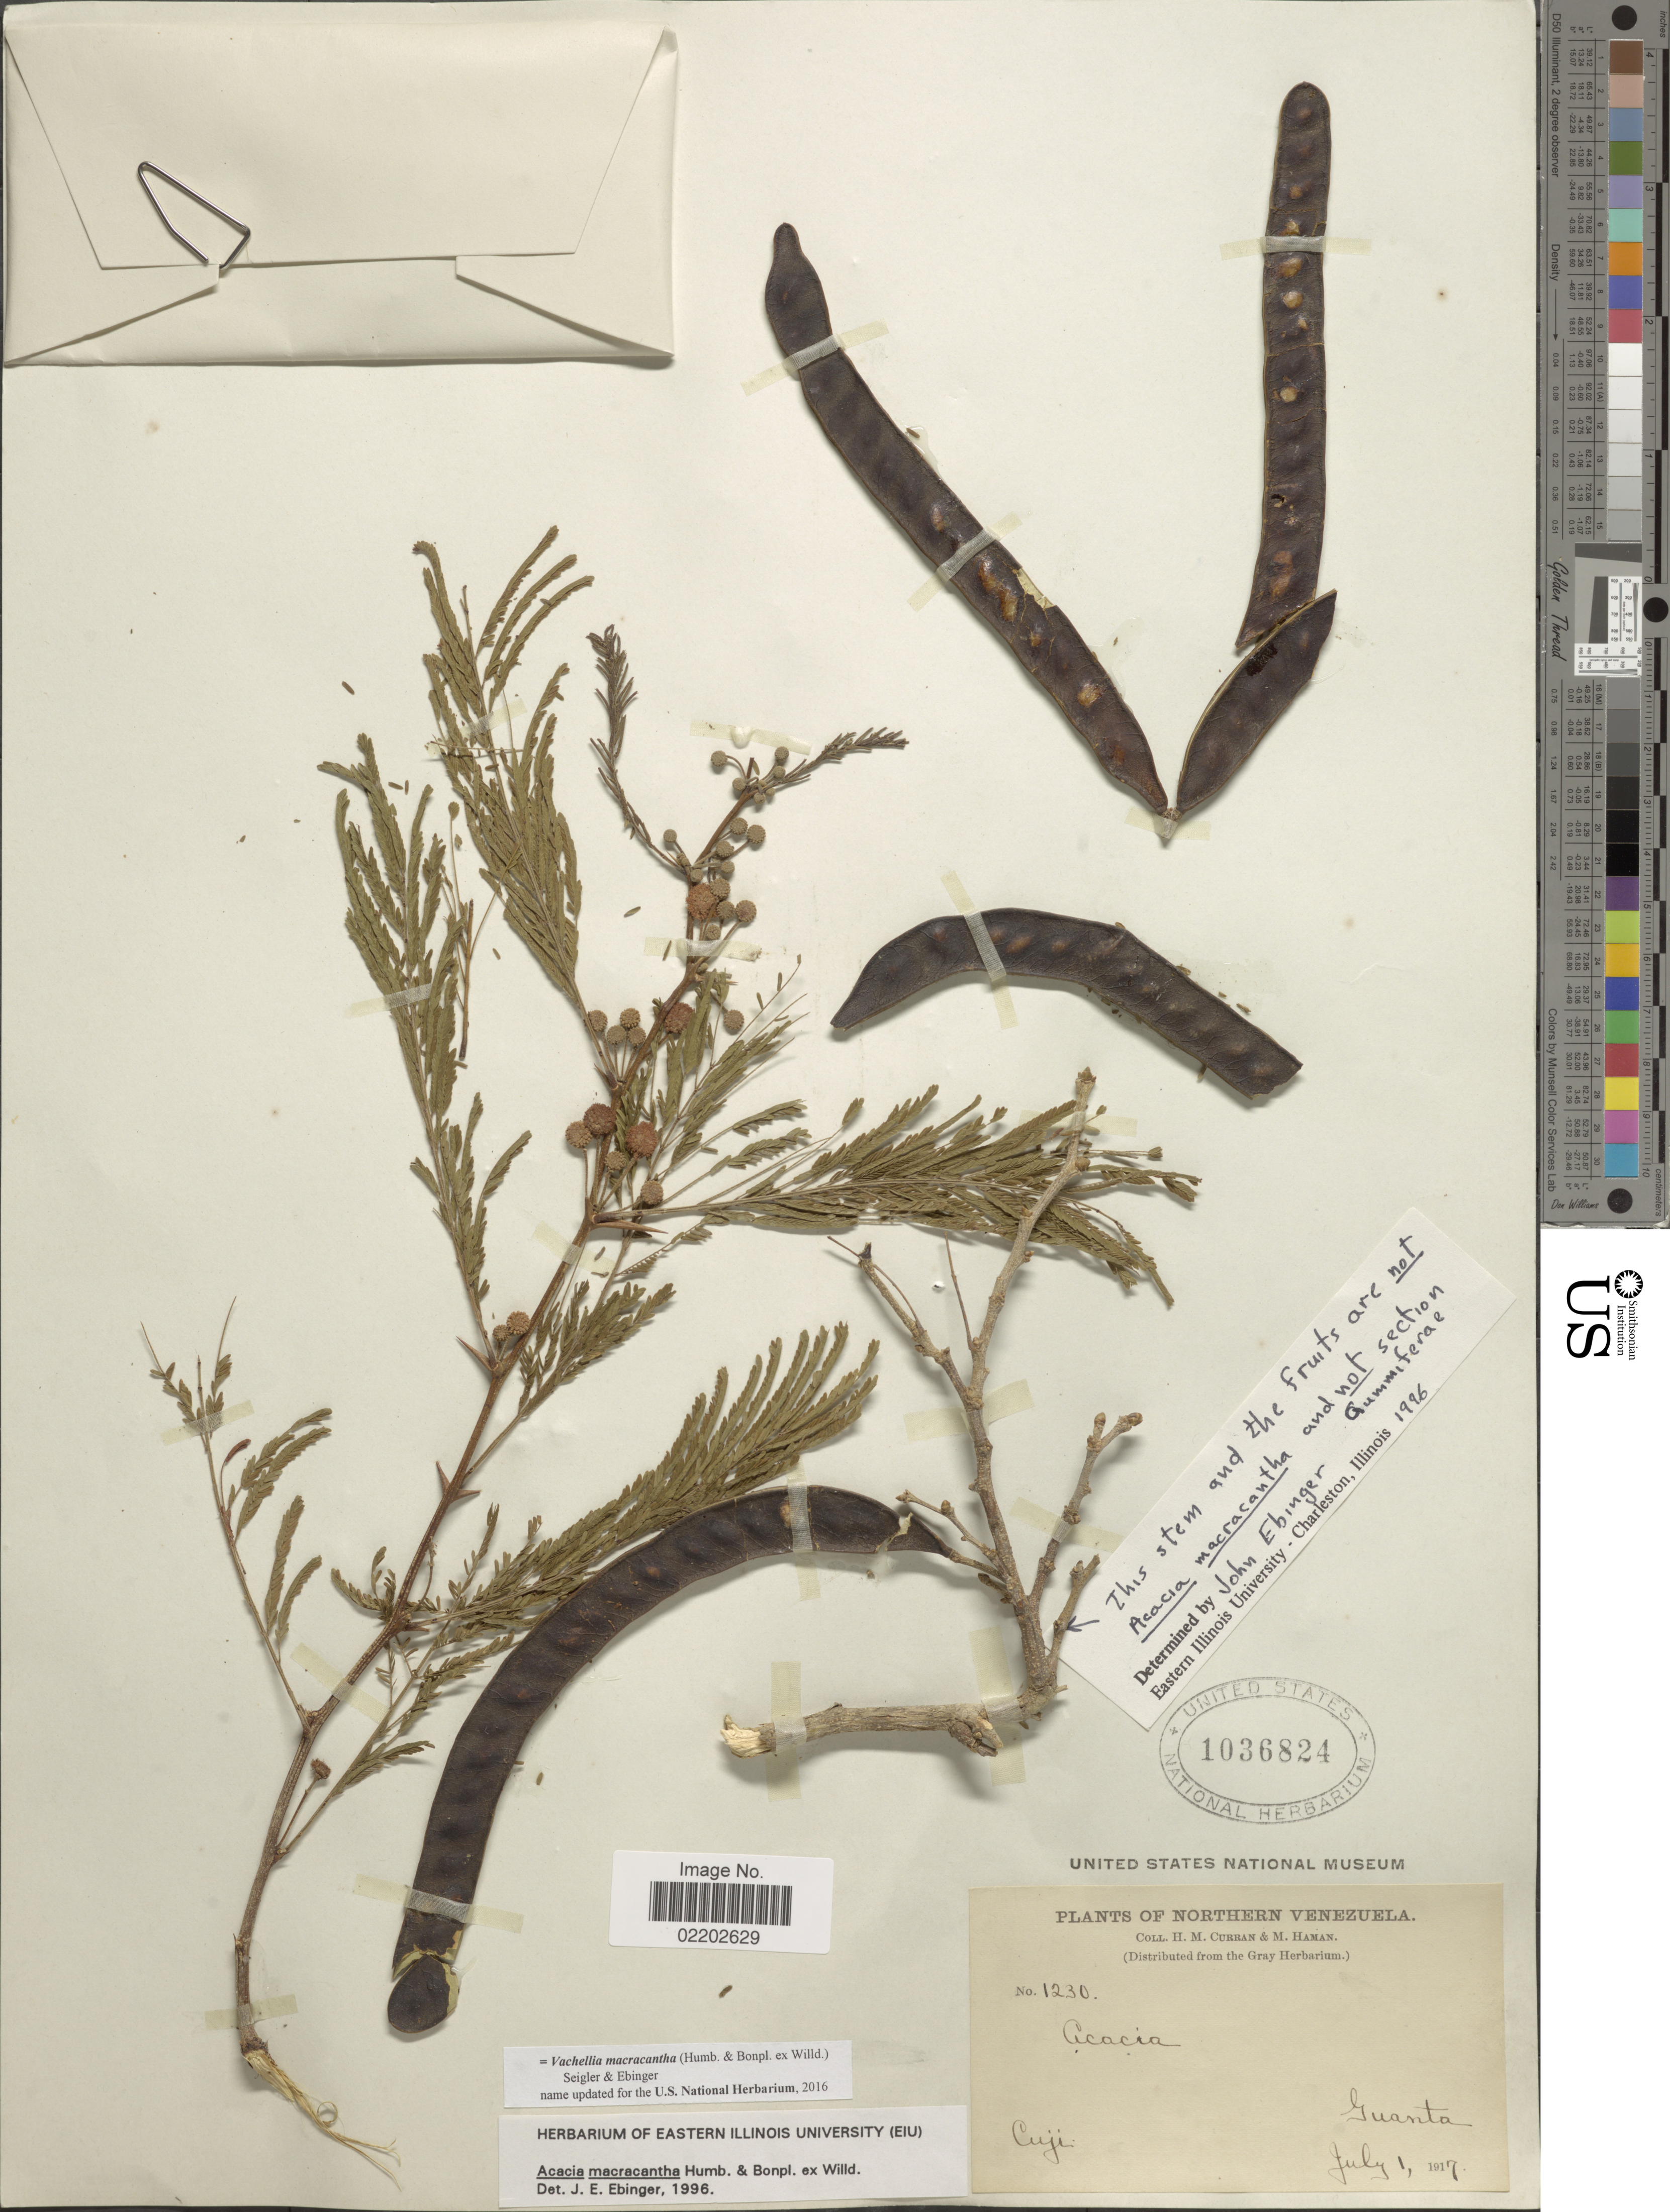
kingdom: Plantae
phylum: Tracheophyta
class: Magnoliopsida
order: Fabales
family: Fabaceae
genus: Vachellia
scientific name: Vachellia macracantha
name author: (Humb. & Bonpl. ex Willd.) Seigler & Ebinger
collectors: H. M. Curran & M. Haman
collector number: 1230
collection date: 1917-07-01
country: Venezuela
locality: Northern Venezuela. Cuji.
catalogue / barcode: US 1036824